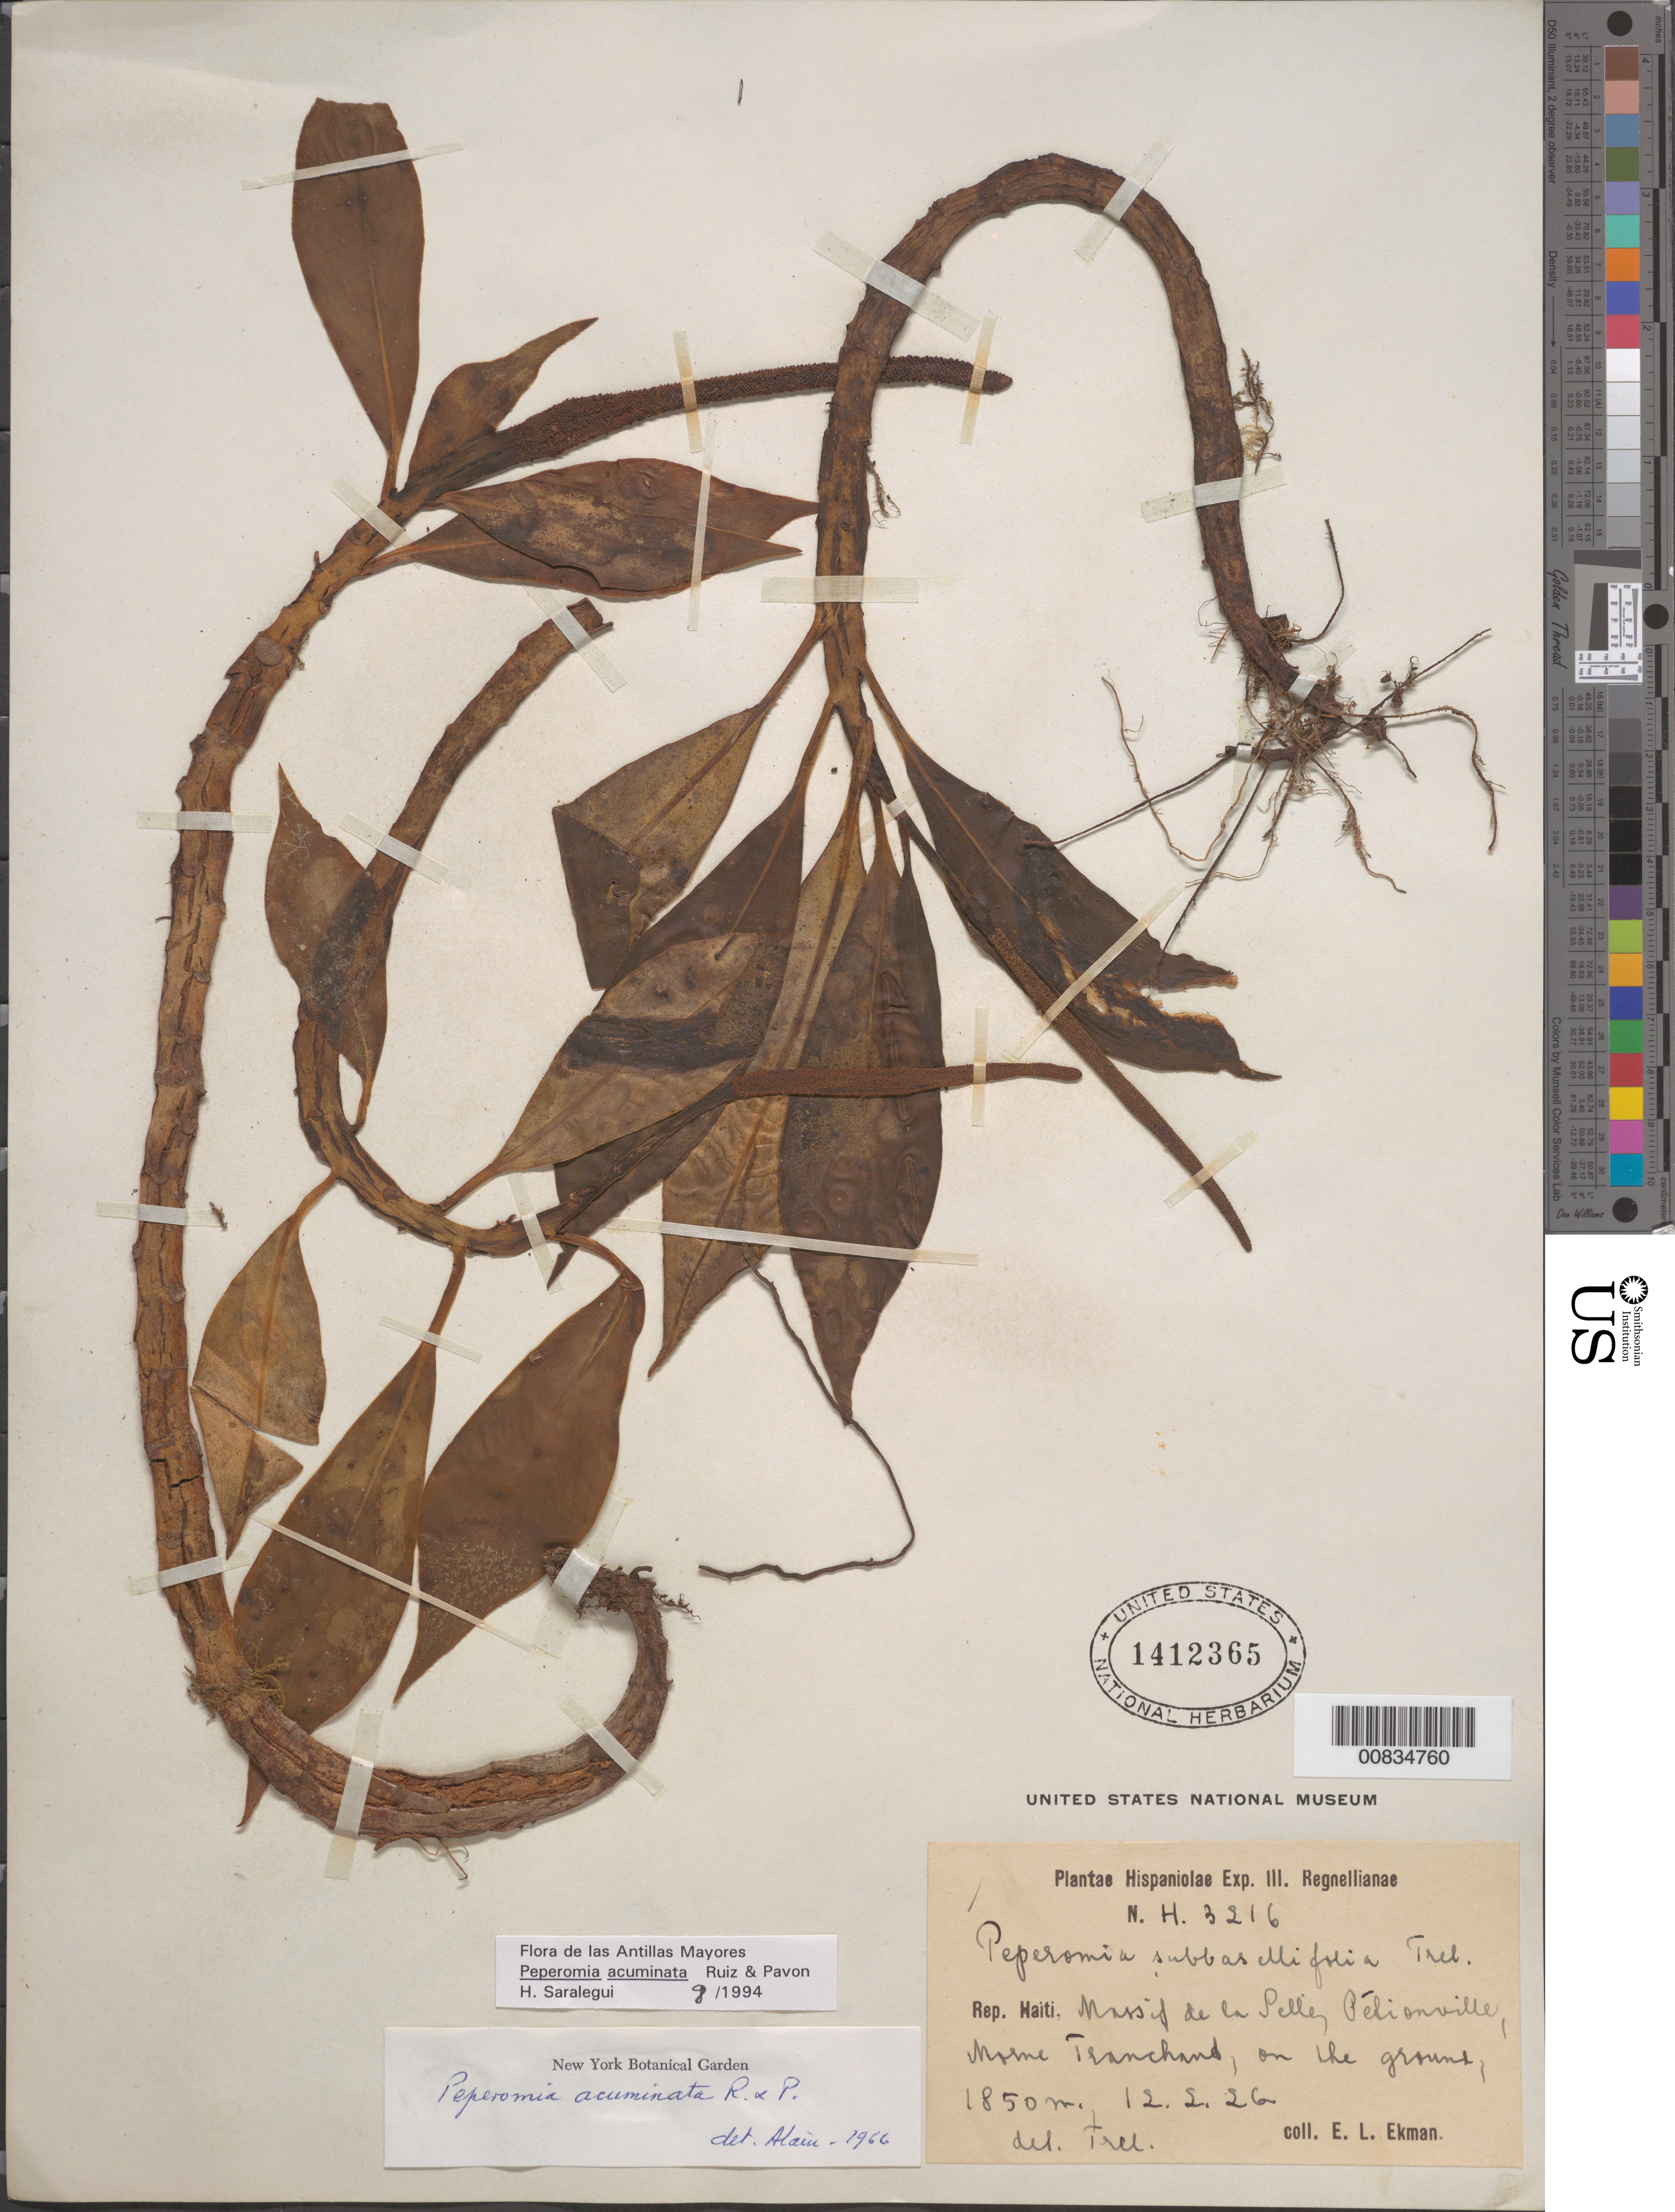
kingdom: Plantae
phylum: Tracheophyta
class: Magnoliopsida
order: Piperales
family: Piperaceae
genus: Peperomia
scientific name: Peperomia acuminata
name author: Ruiz & Pav.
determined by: Saralegui Boza, H., (HAJB), Jardin Botanico Nacional (Habana)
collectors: E. L. Ekman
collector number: H 3216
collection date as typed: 12 Feb 1926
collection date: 1926-02-12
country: Haiti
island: Hispaniola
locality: Massif de la Selle, Pétionville, Morne Tranchant.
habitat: On the ground.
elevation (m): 1850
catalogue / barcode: US 1412365